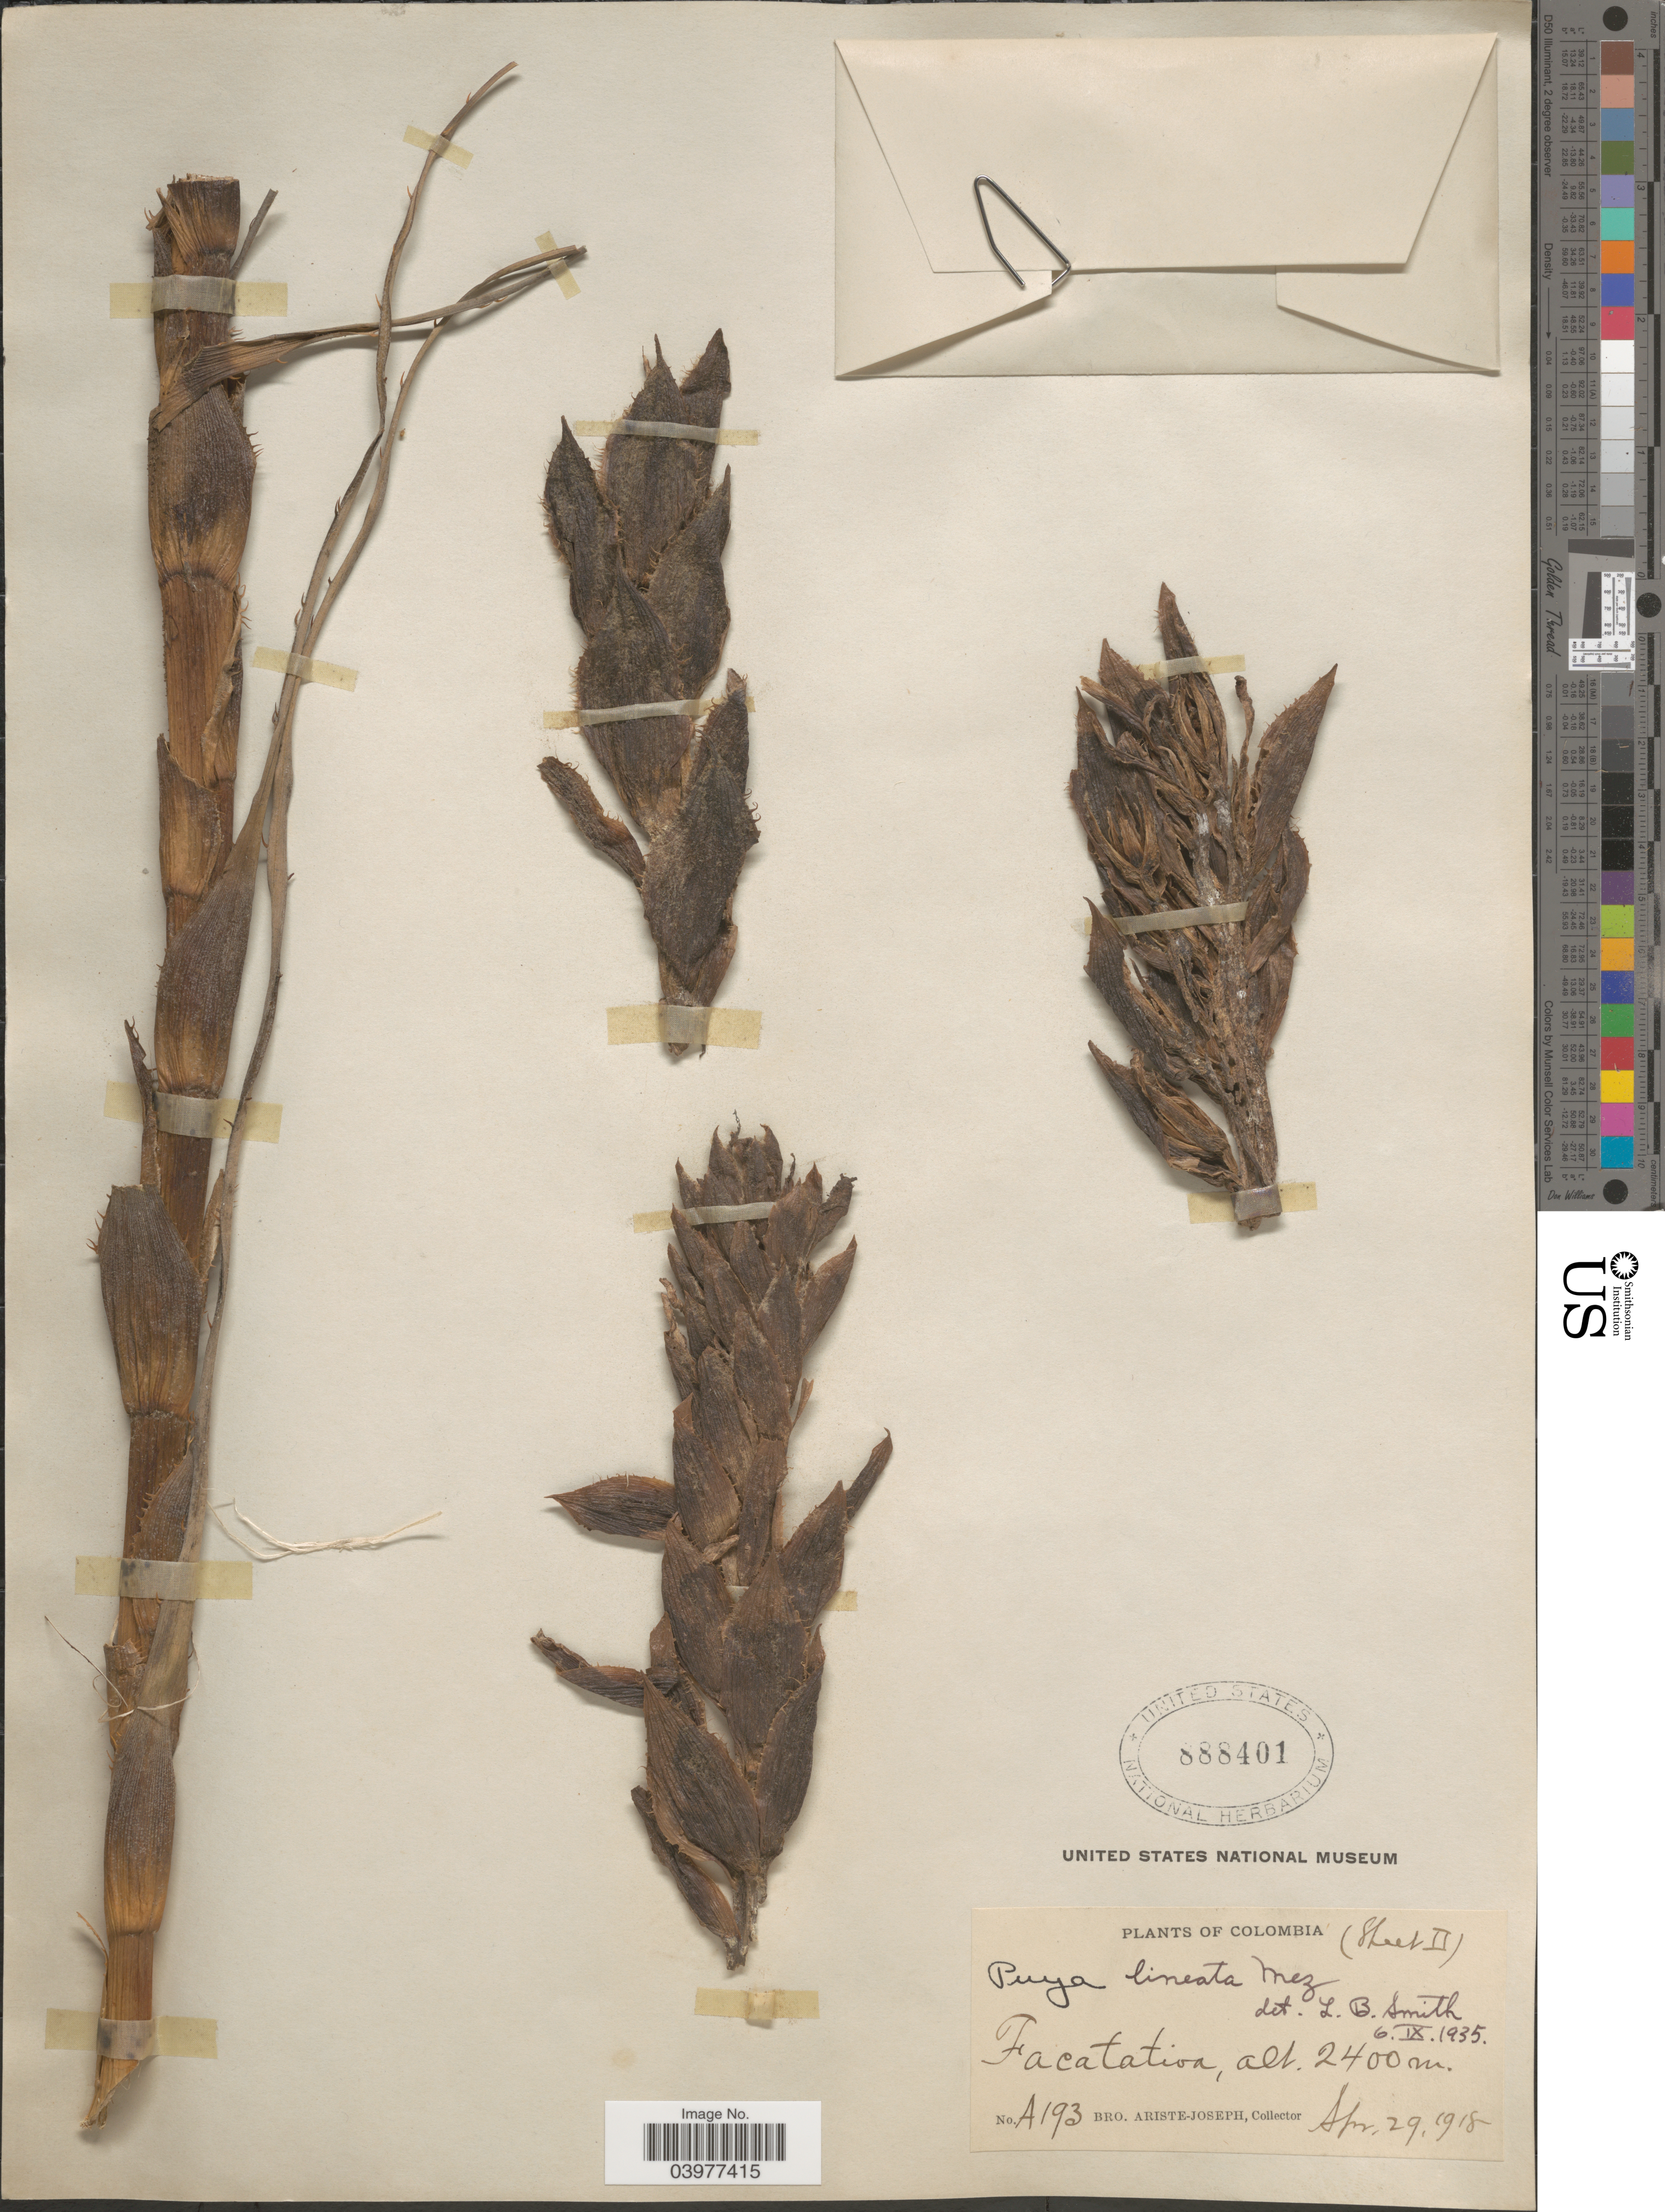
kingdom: Plantae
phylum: Tracheophyta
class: Liliopsida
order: Poales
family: Bromeliaceae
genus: Puya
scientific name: Puya lineata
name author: Mez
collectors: Bro. Ariste-Joseph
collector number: A193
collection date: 1918-04-29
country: Colombia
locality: Facatation.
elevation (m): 2400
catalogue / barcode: US 888401